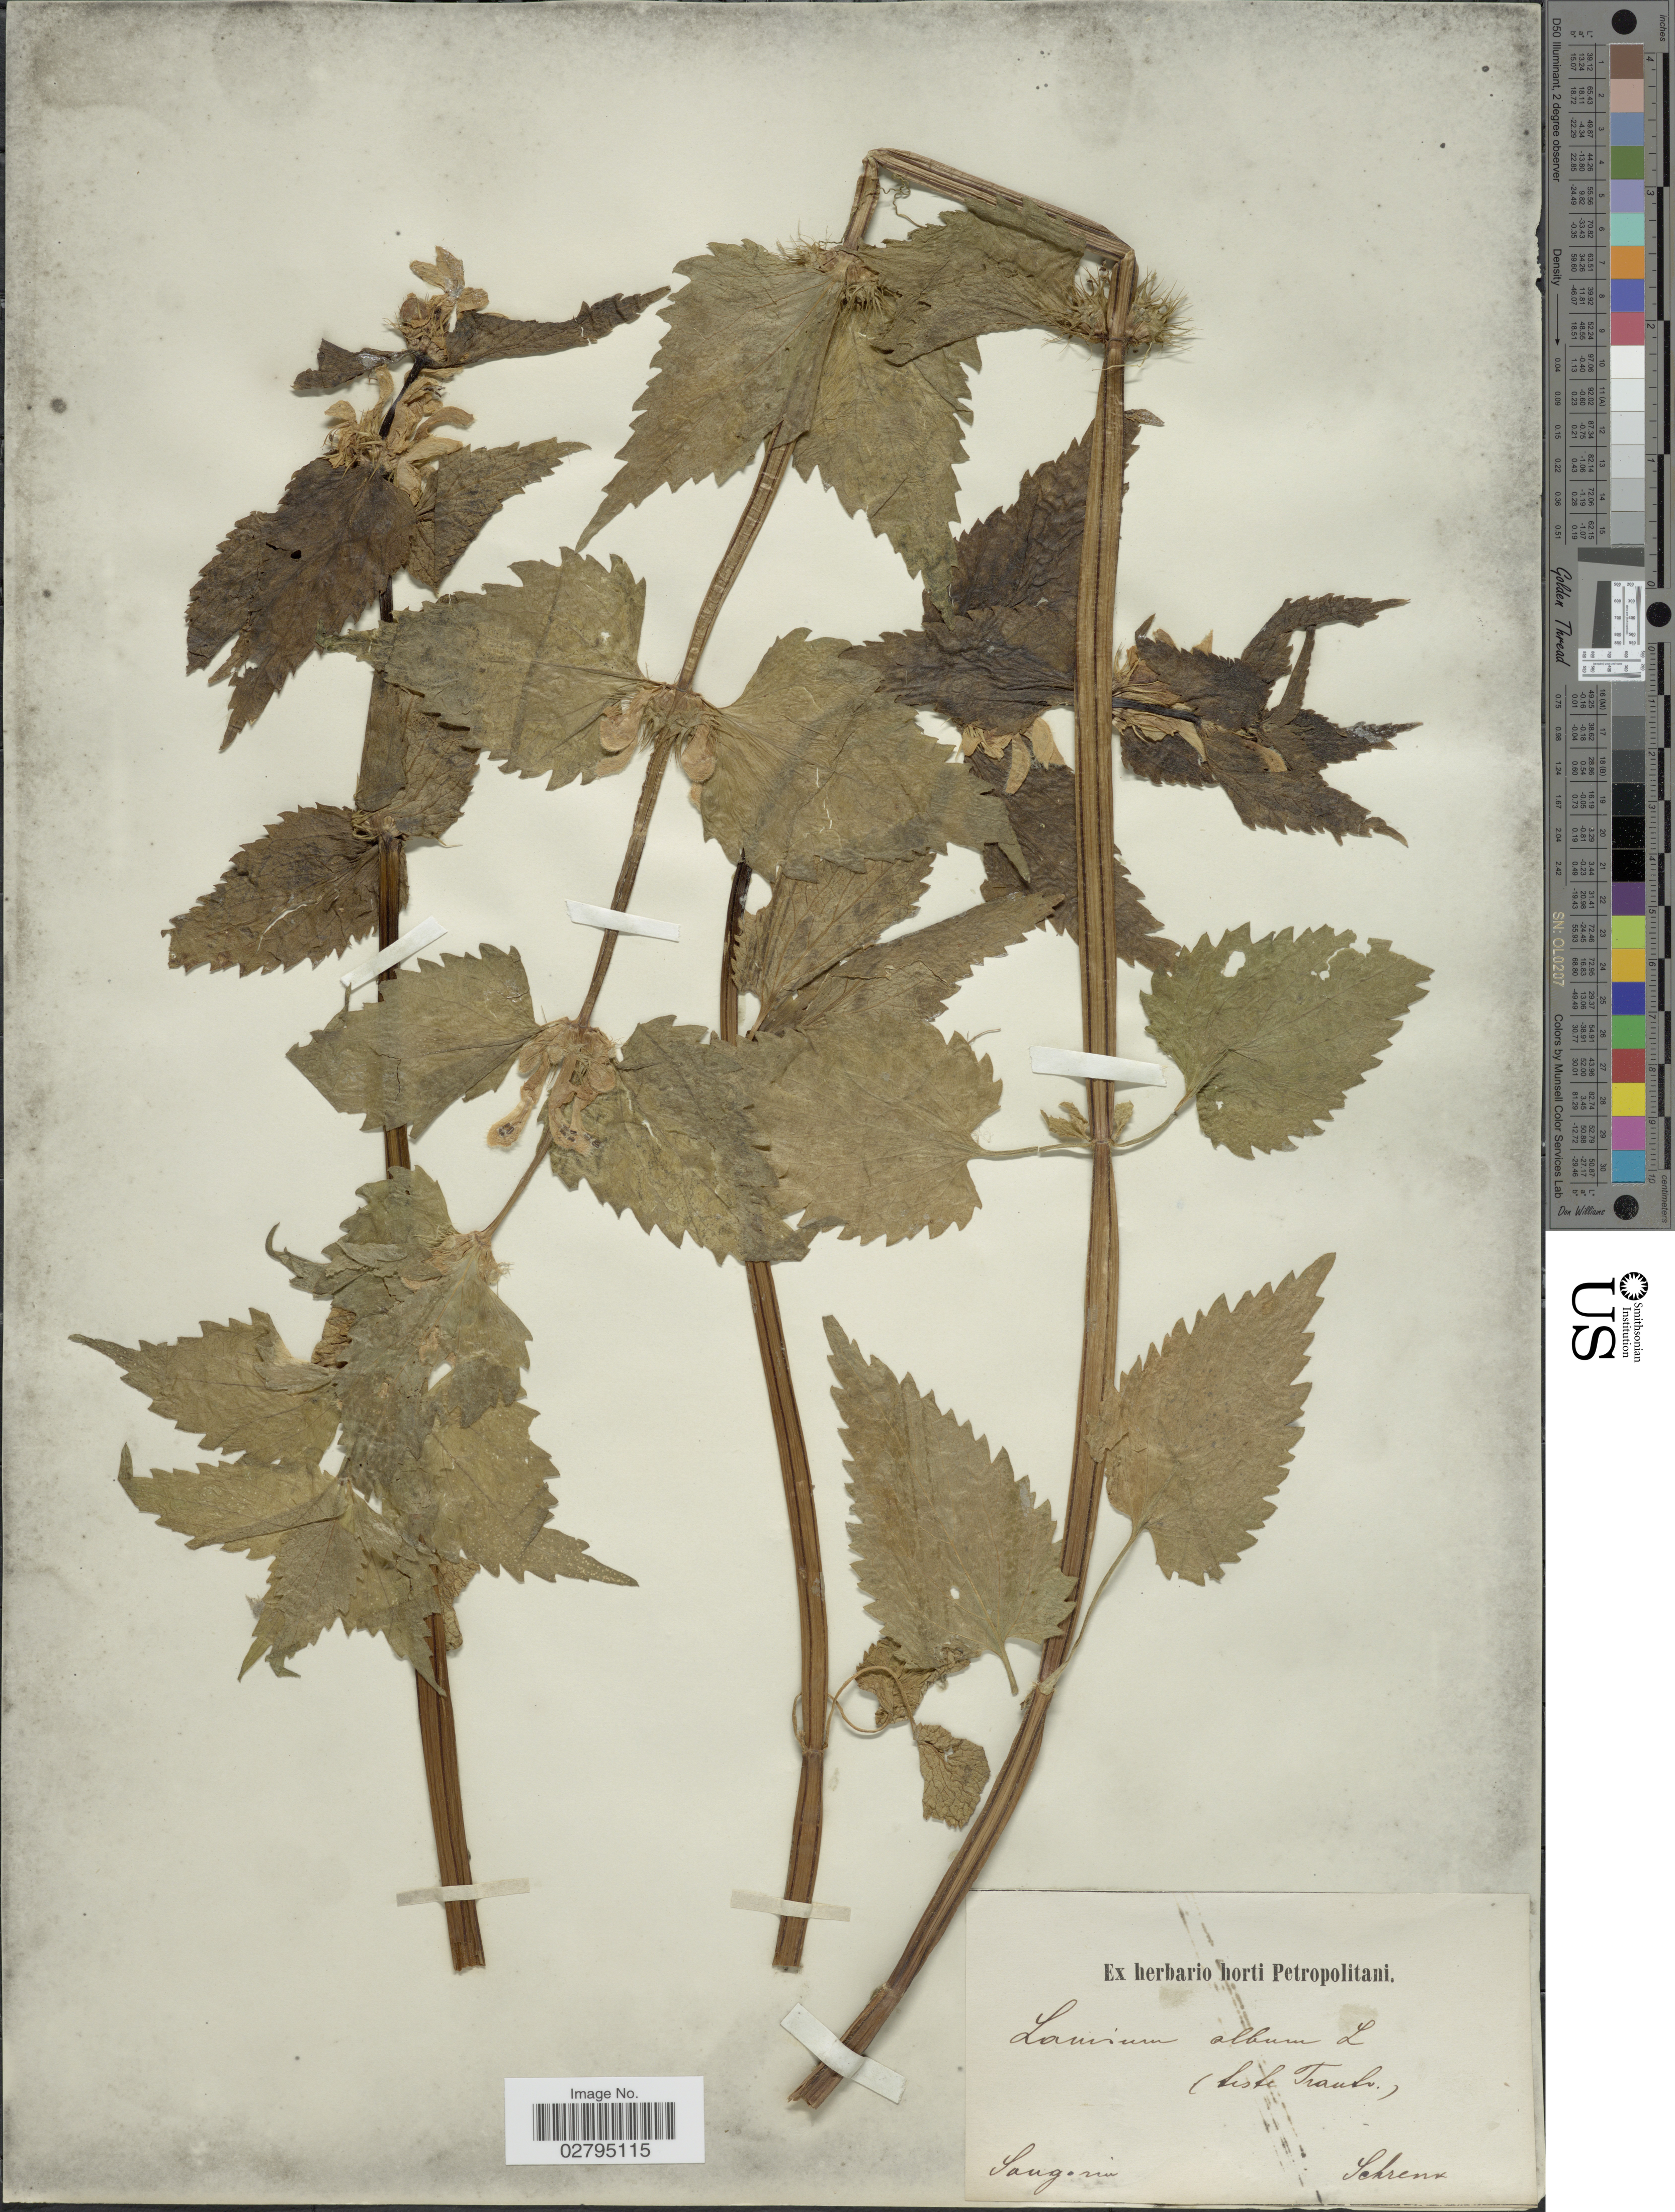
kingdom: Plantae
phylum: Tracheophyta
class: Magnoliopsida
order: Lamiales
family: Lamiaceae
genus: Lamium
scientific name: Lamium album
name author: L.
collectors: A.G. Schrenk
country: Kazakhstan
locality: Songarei.